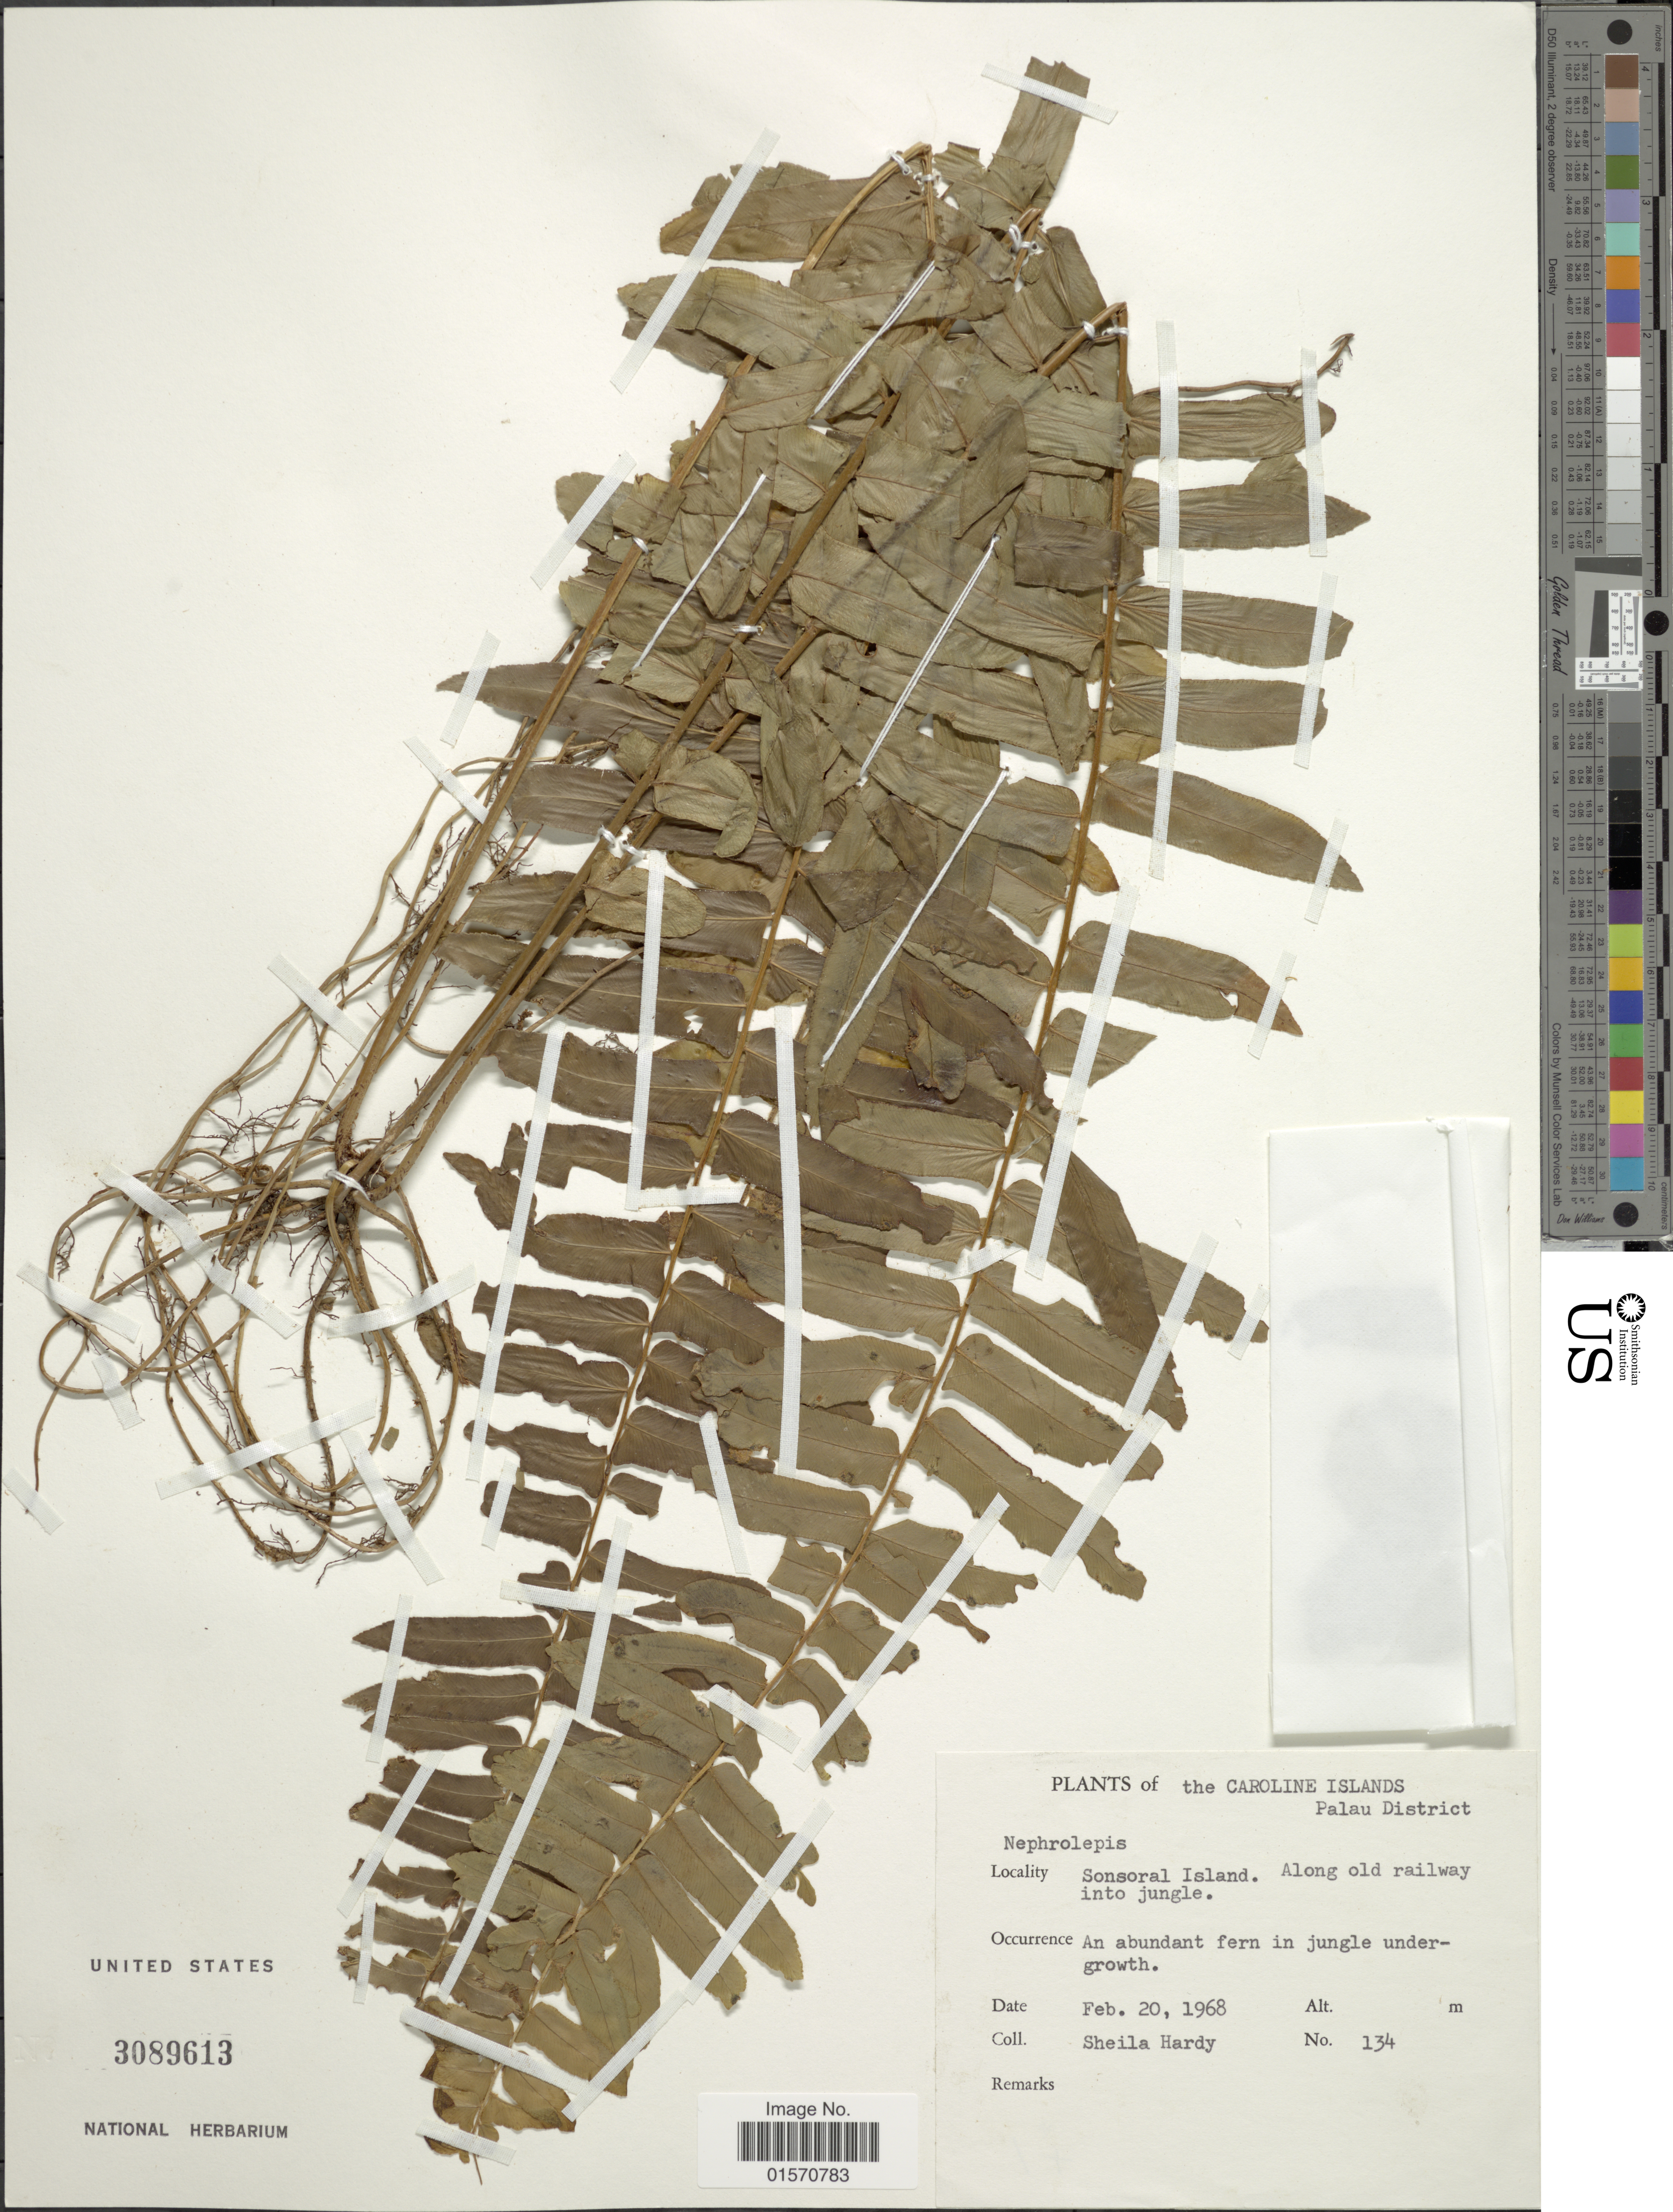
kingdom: Plantae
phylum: Tracheophyta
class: Polypodiopsida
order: Polypodiales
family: Nephrolepidaceae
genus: Nephrolepis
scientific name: Nephrolepis acutifolia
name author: (Desv.) Chr.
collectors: S. Hardy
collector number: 137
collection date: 1968-02-20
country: Palau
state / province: Belau Outliers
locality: Caroline Islands. Palau District. Sonsoral Island. Along old railway into jungle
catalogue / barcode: US 3089613